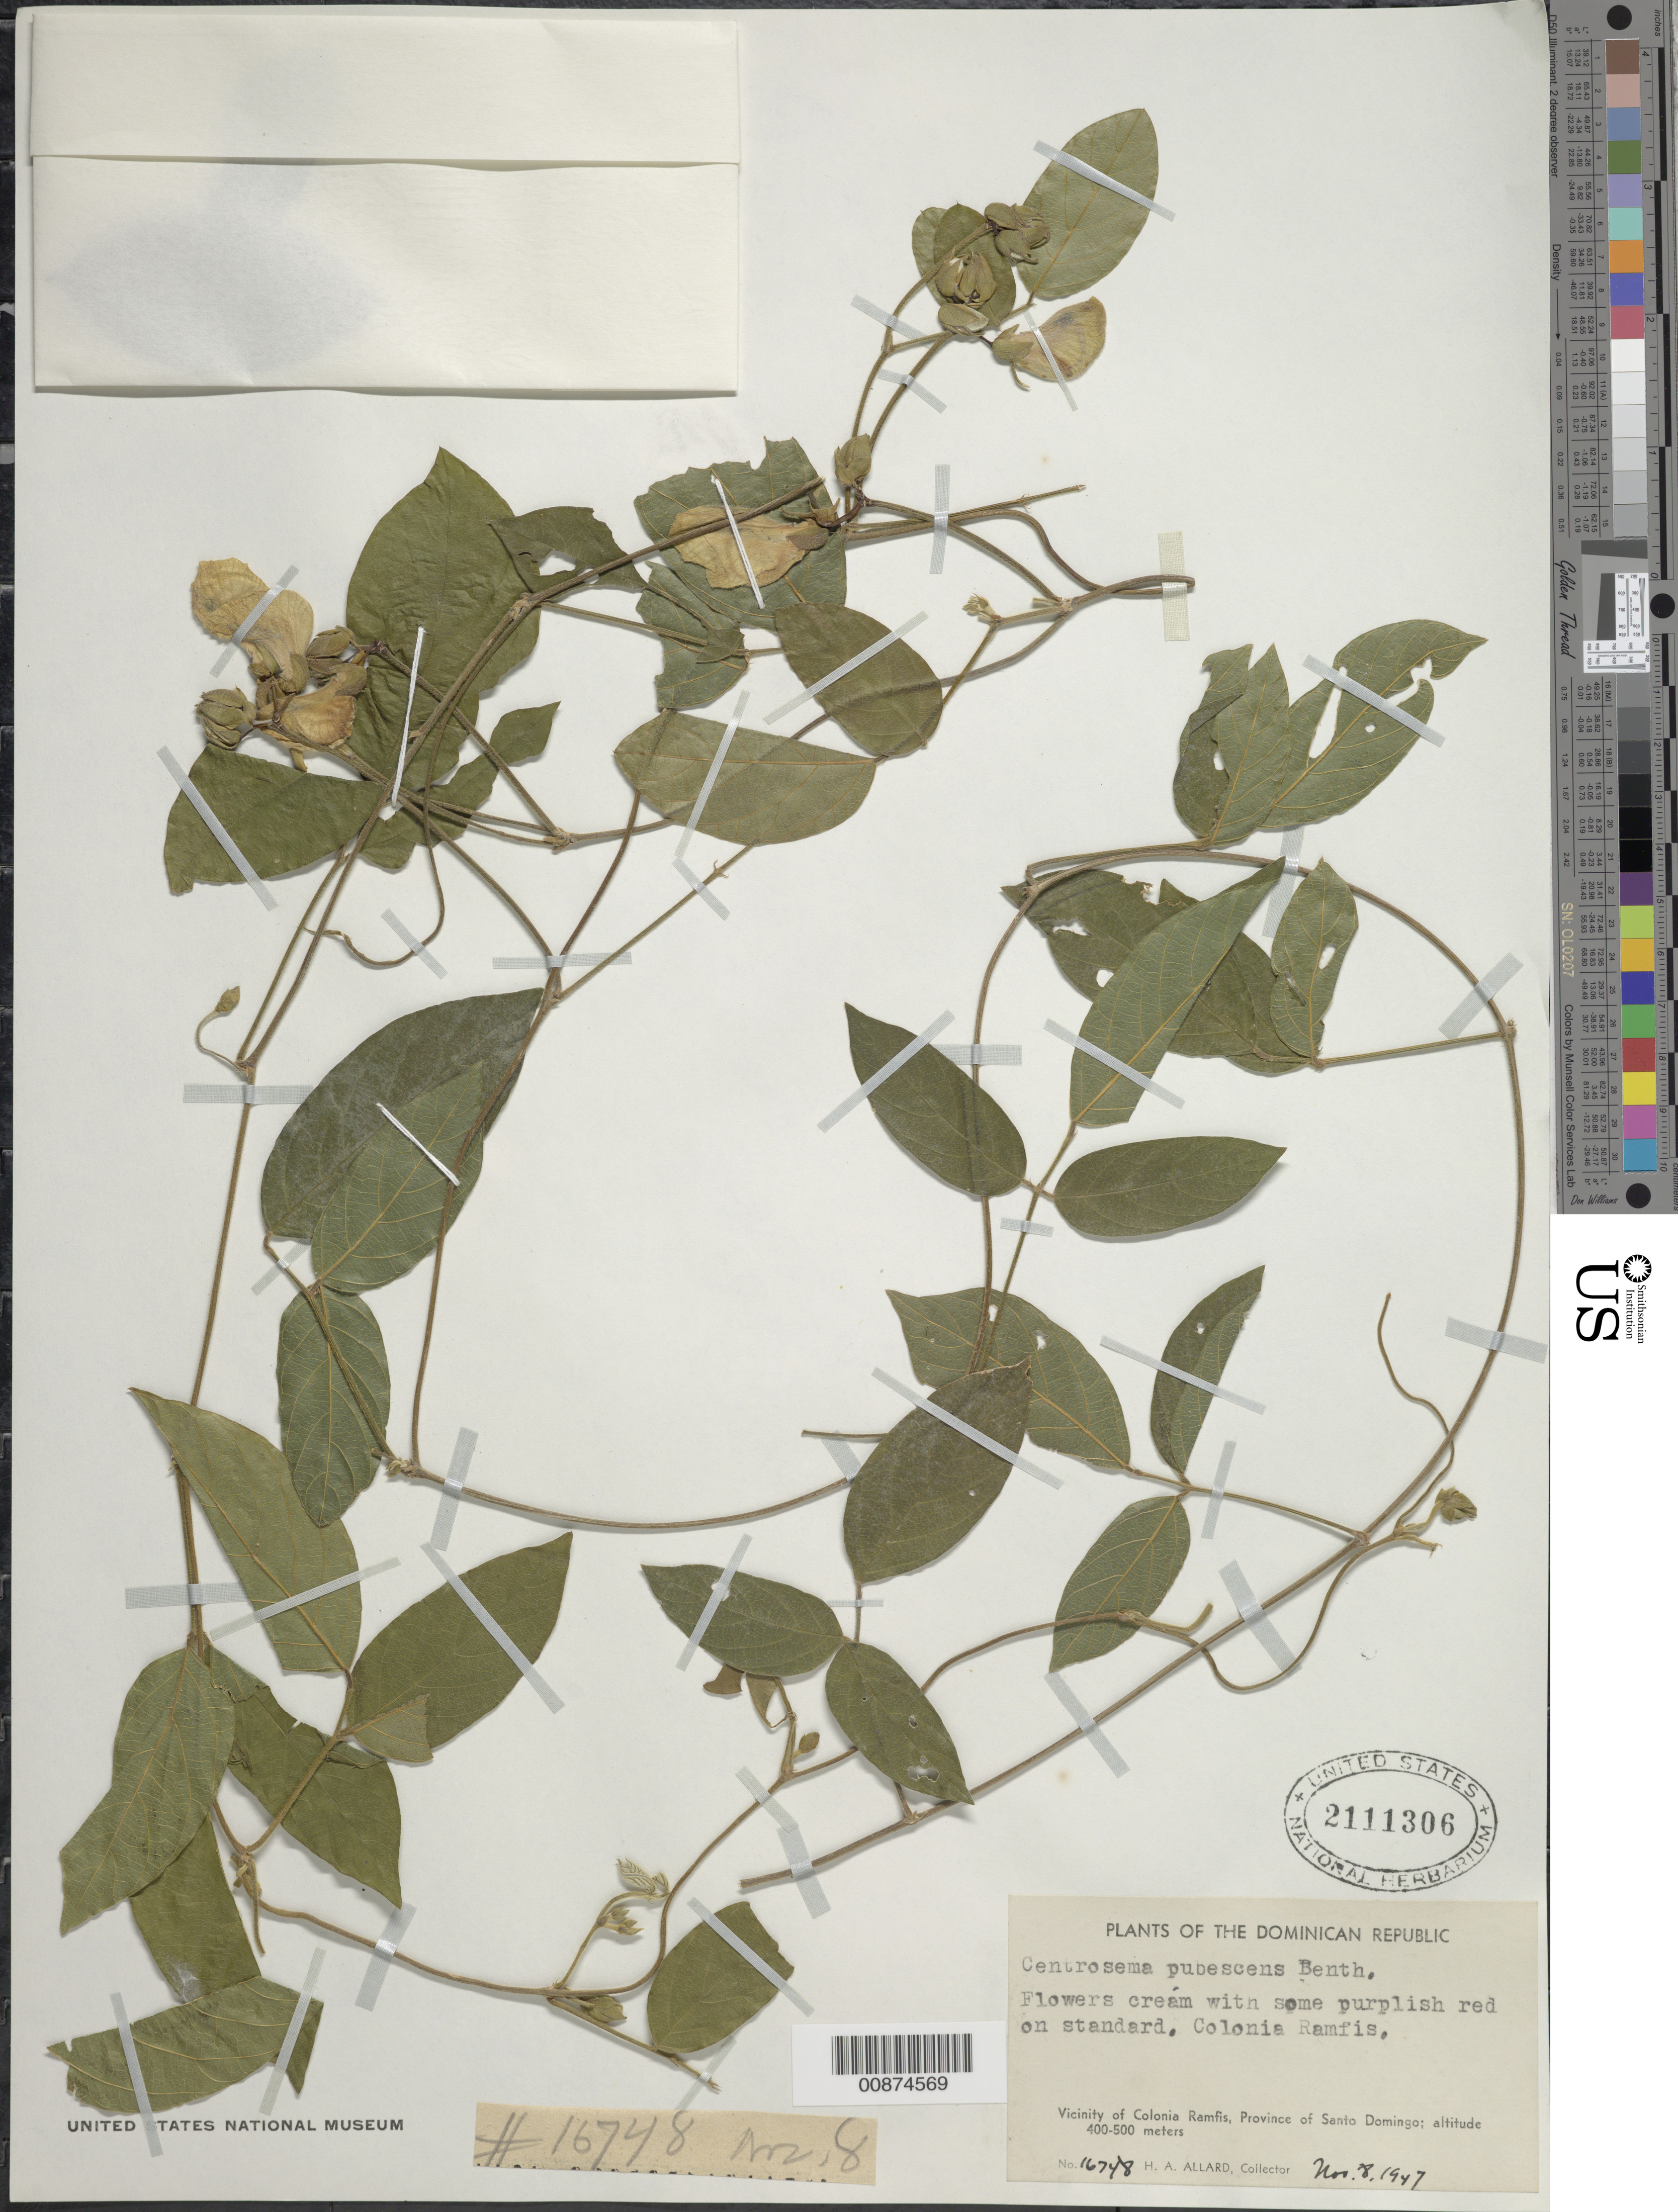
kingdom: Plantae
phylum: Tracheophyta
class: Magnoliopsida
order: Fabales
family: Fabaceae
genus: Centrosema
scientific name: Centrosema pubescens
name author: Benth.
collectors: H. A. Allard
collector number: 16748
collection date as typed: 08 Nov 1947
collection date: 1947-11-08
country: Dominican Republic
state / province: Distrito Nacional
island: Hispaniola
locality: Colonia Ramfis, Province of Santo Domingo (obsolete).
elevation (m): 400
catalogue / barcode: US 2111306